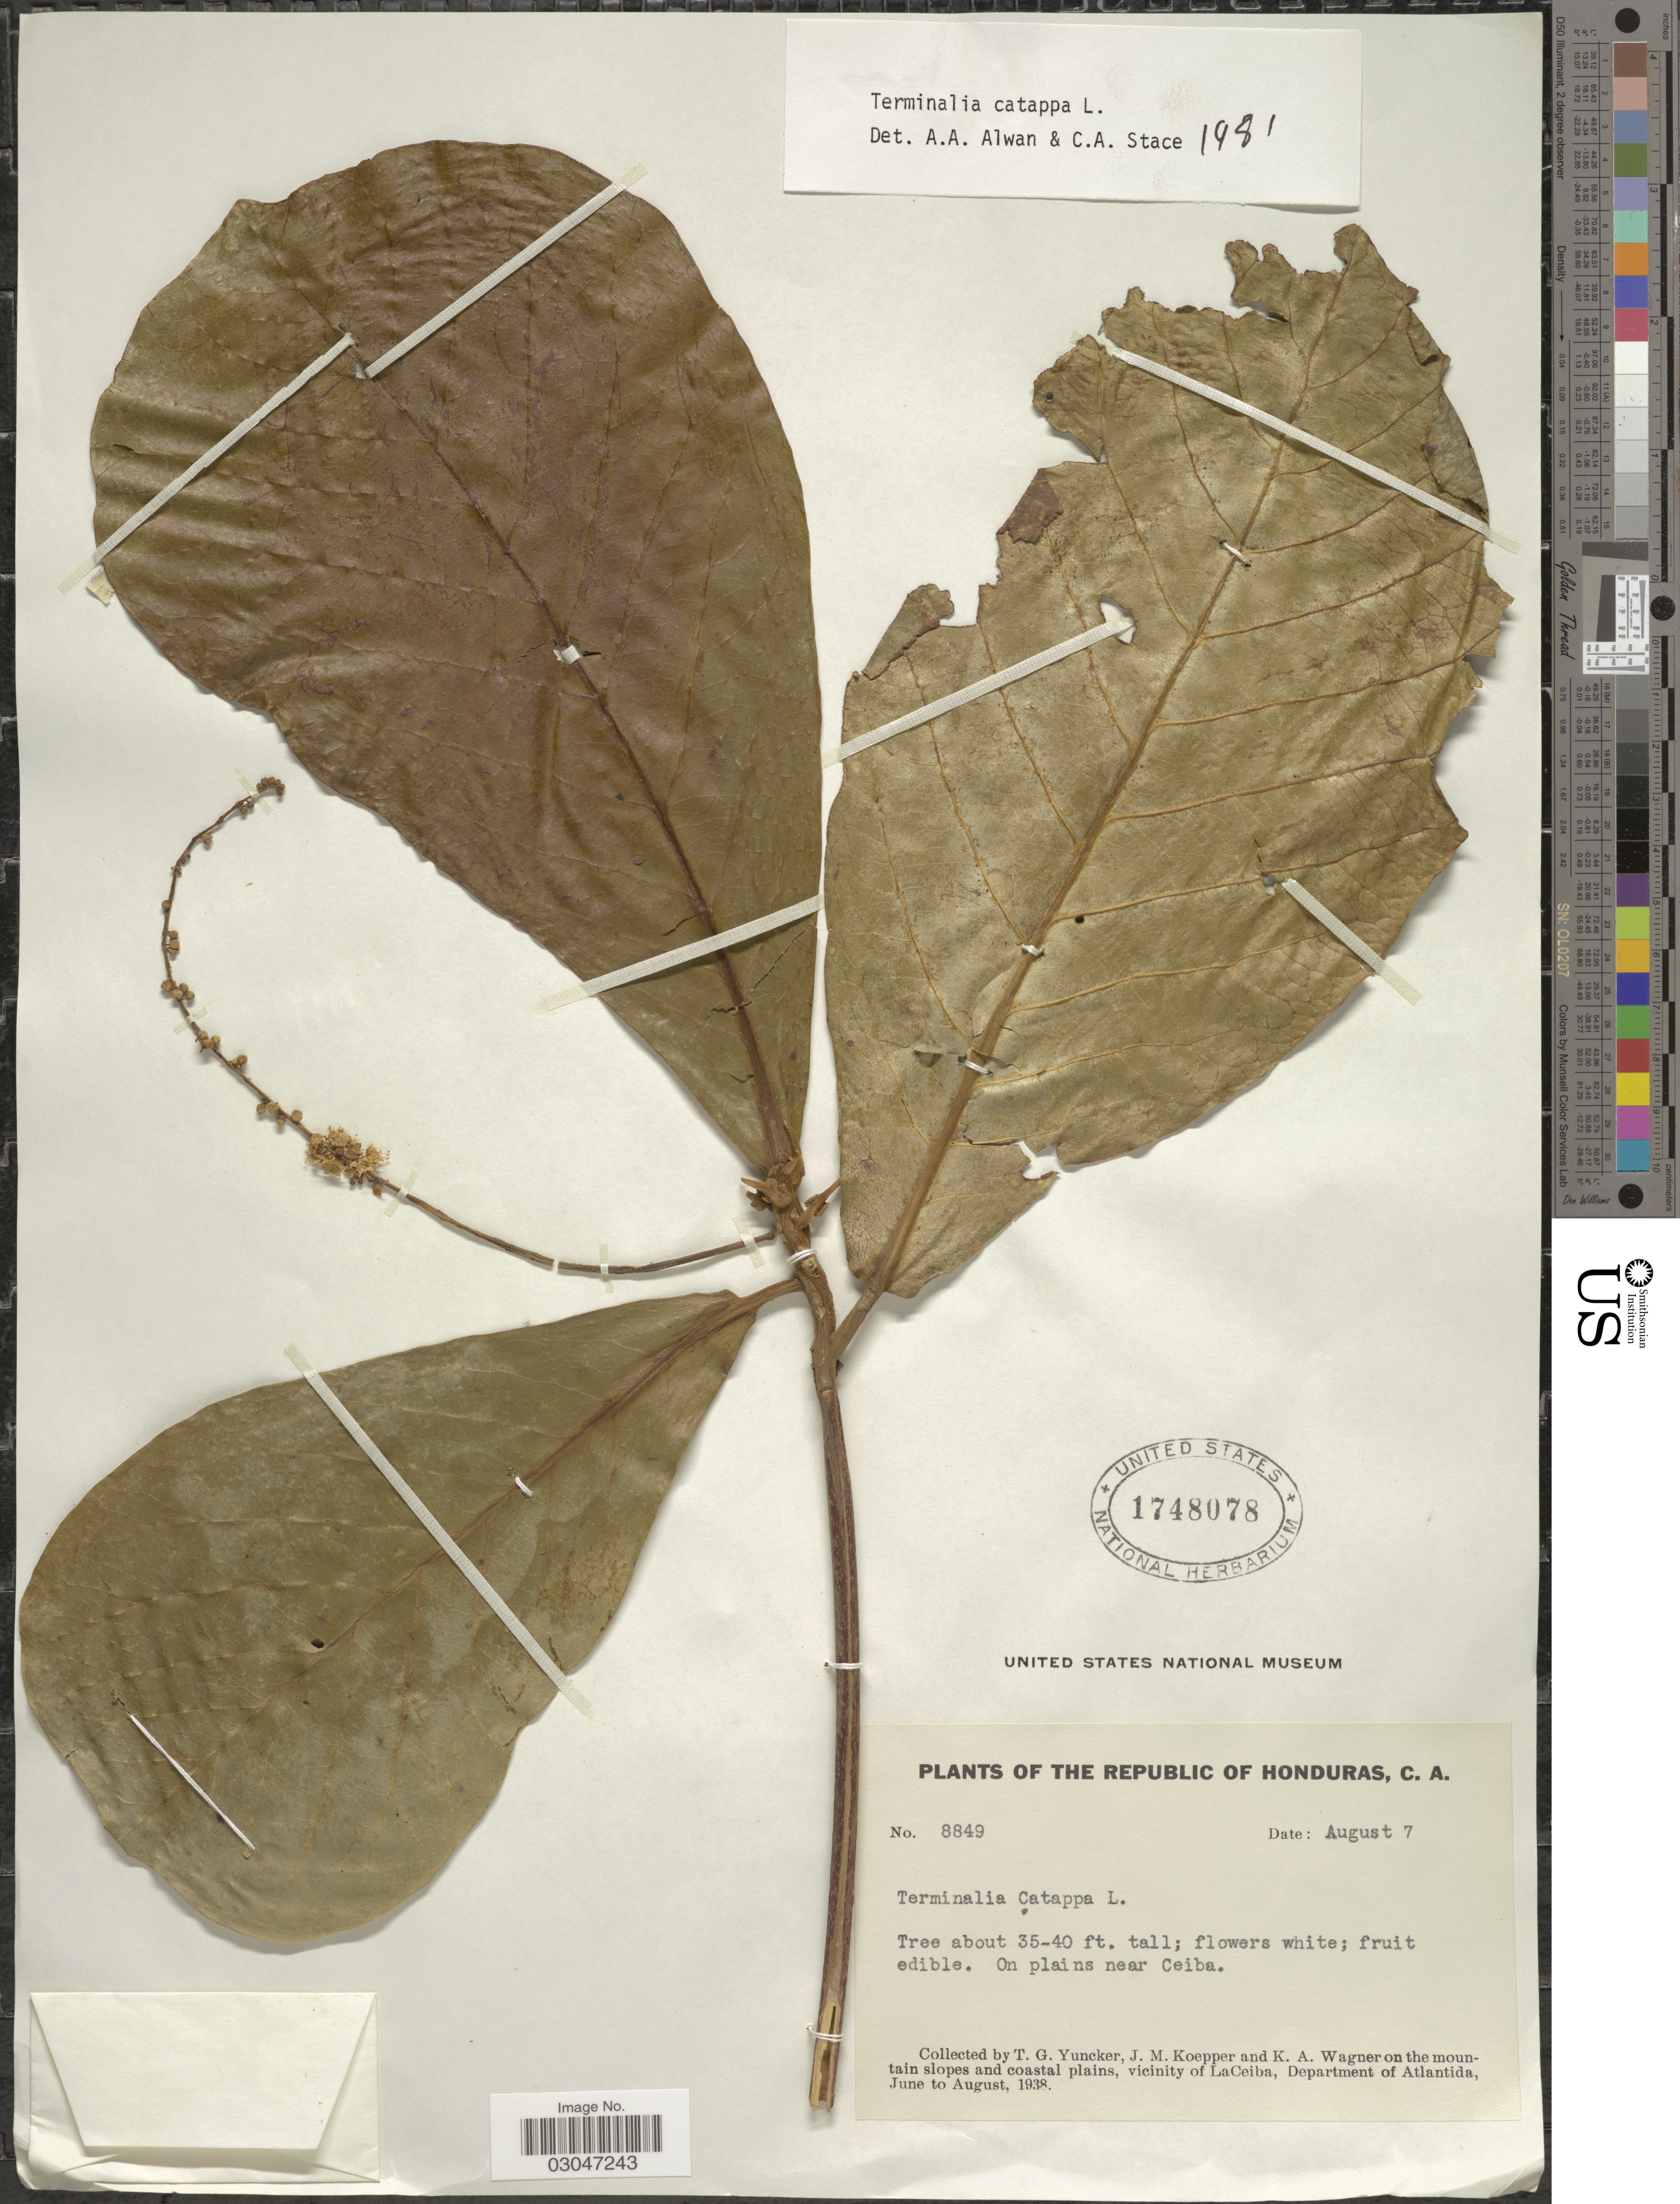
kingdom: Plantae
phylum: Tracheophyta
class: Magnoliopsida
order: Myrtales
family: Combretaceae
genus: Terminalia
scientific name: Terminalia catappa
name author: L.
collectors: T. G. Yuncker, J. M. Koepper & K. A. Wagner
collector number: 8849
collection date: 1938-08-07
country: Honduras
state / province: Atlántida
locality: The Republic of Honduras. On plains near Ceiba, on the mountain slopes and coastal plains, vicinity of LaCeiba, Department of Atlantida.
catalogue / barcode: US 1748078